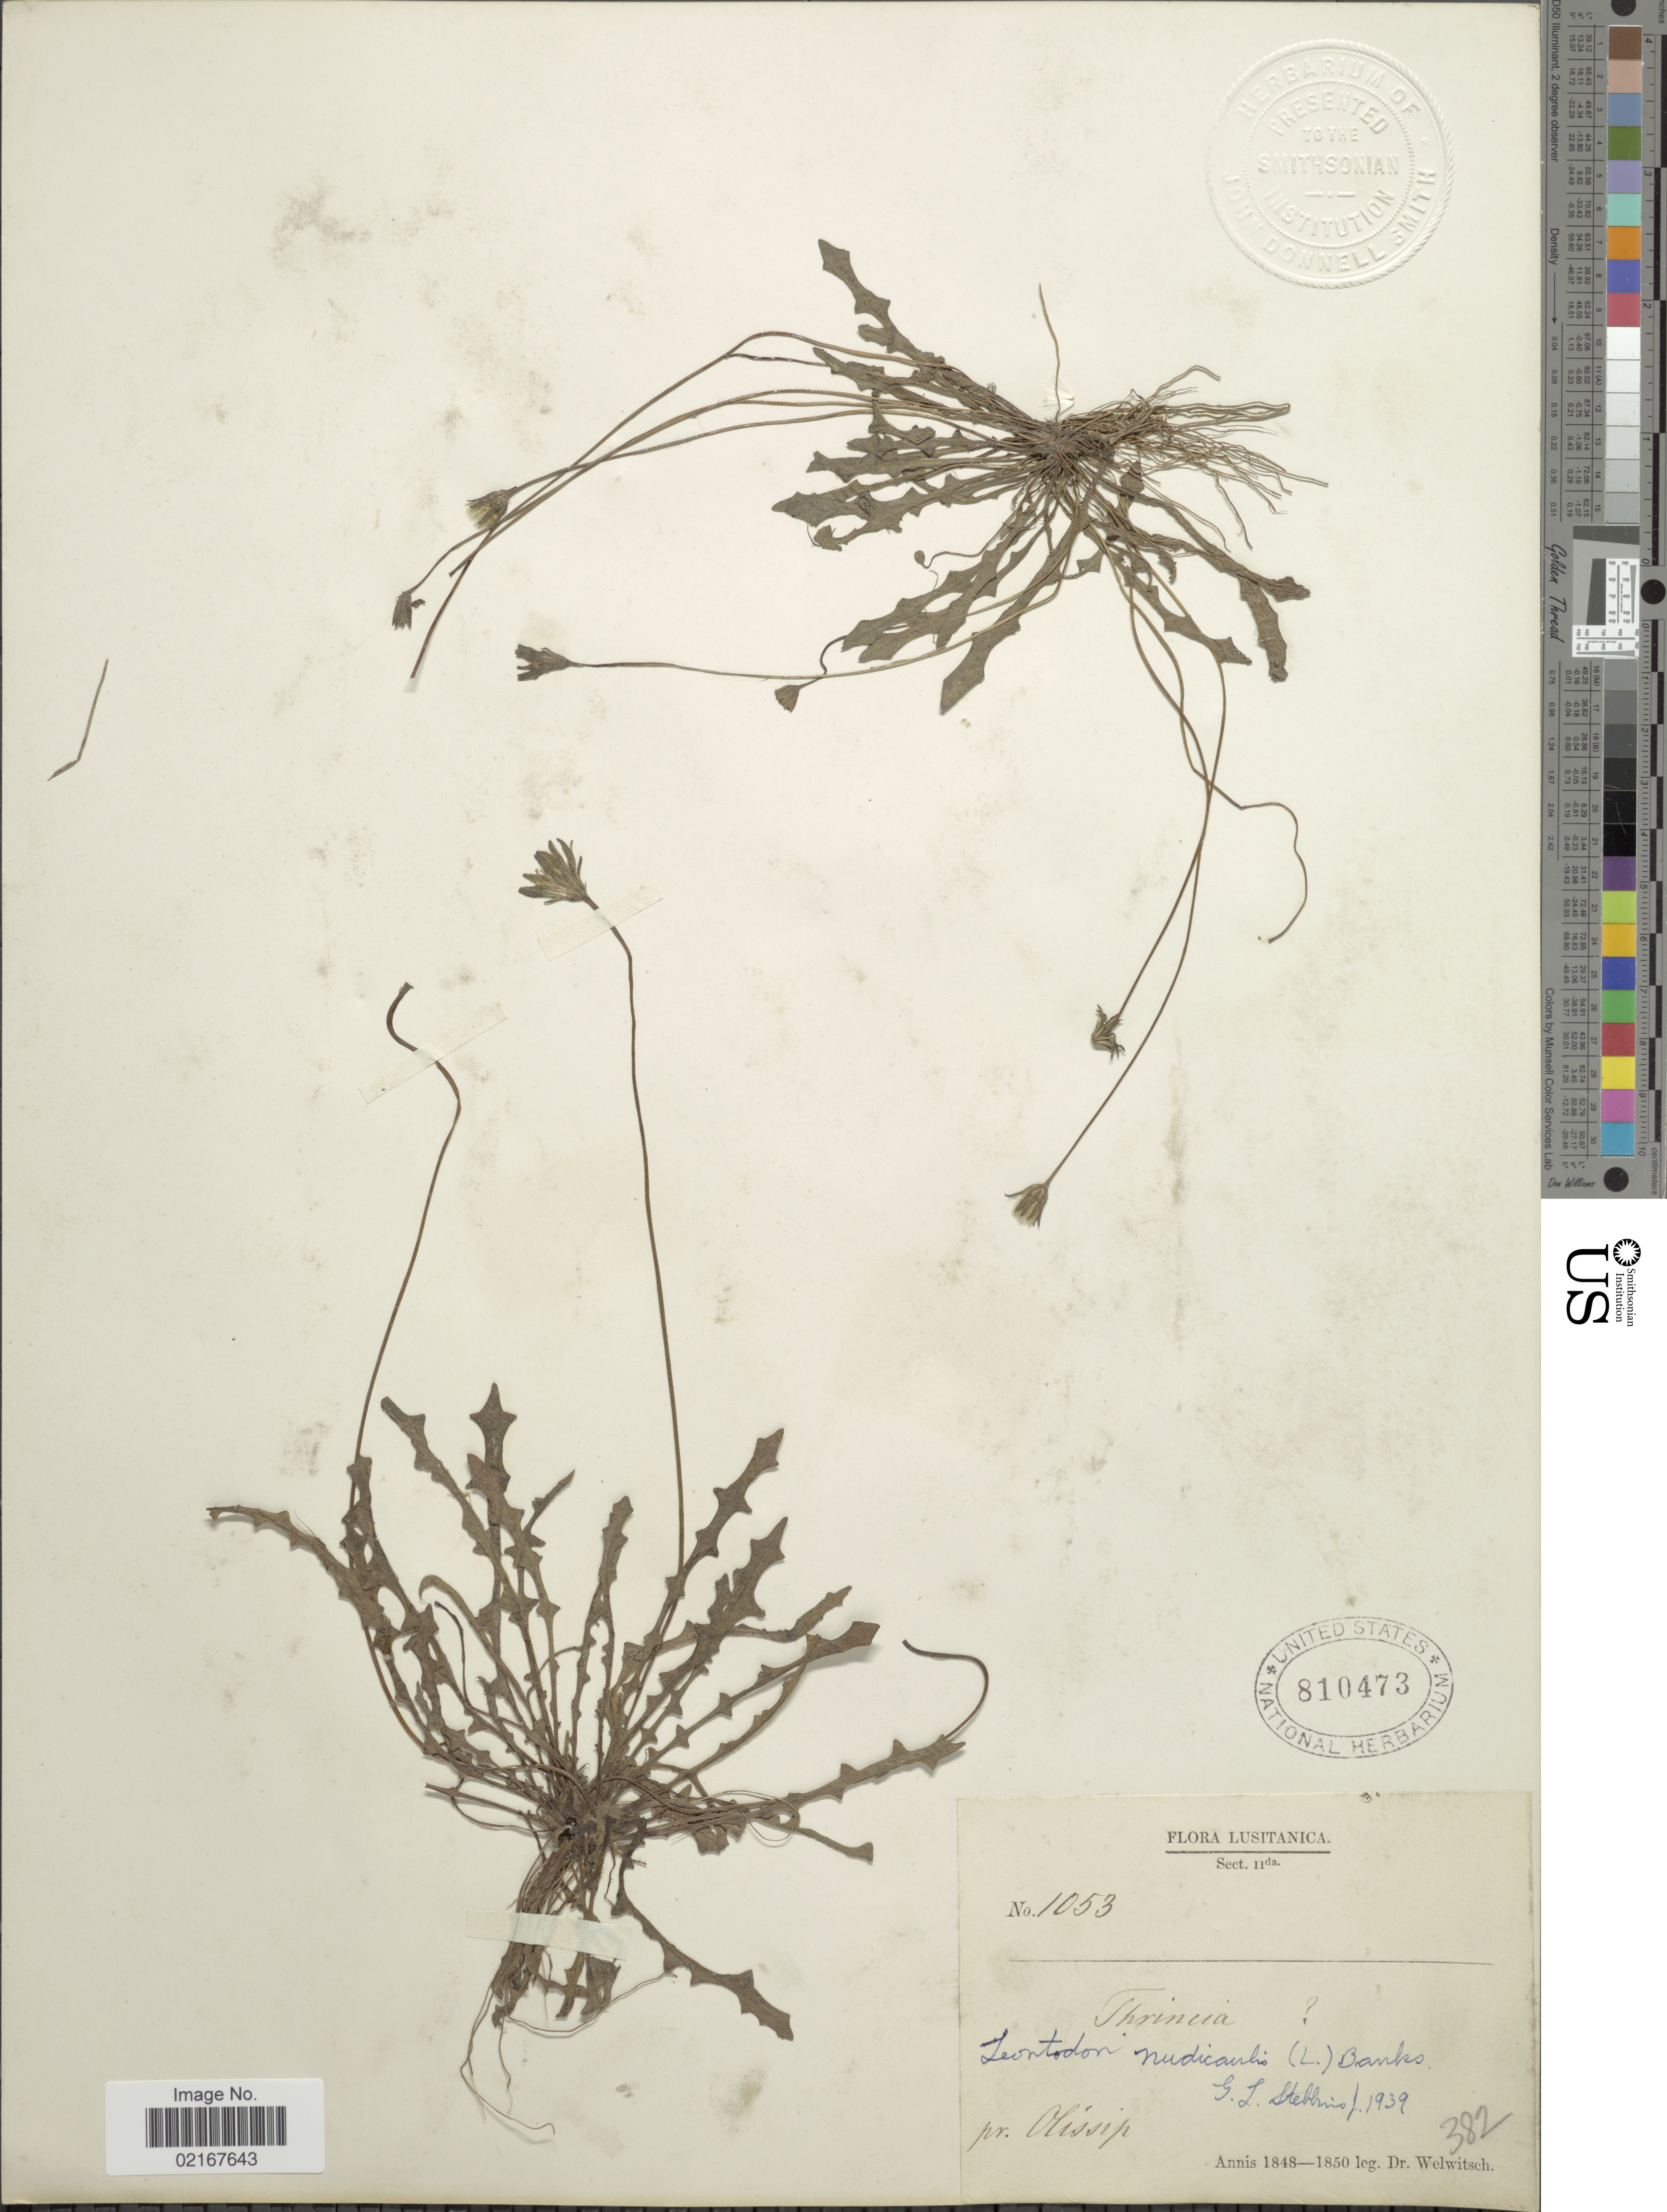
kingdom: Plantae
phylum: Tracheophyta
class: Magnoliopsida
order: Asterales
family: Asteraceae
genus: Leontodon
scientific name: Leontodon saxatilis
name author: Lam.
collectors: -. Welwitsch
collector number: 1053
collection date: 1849/1850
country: Portugal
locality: Lusitanica, pr. Olissippo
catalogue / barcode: US 810473